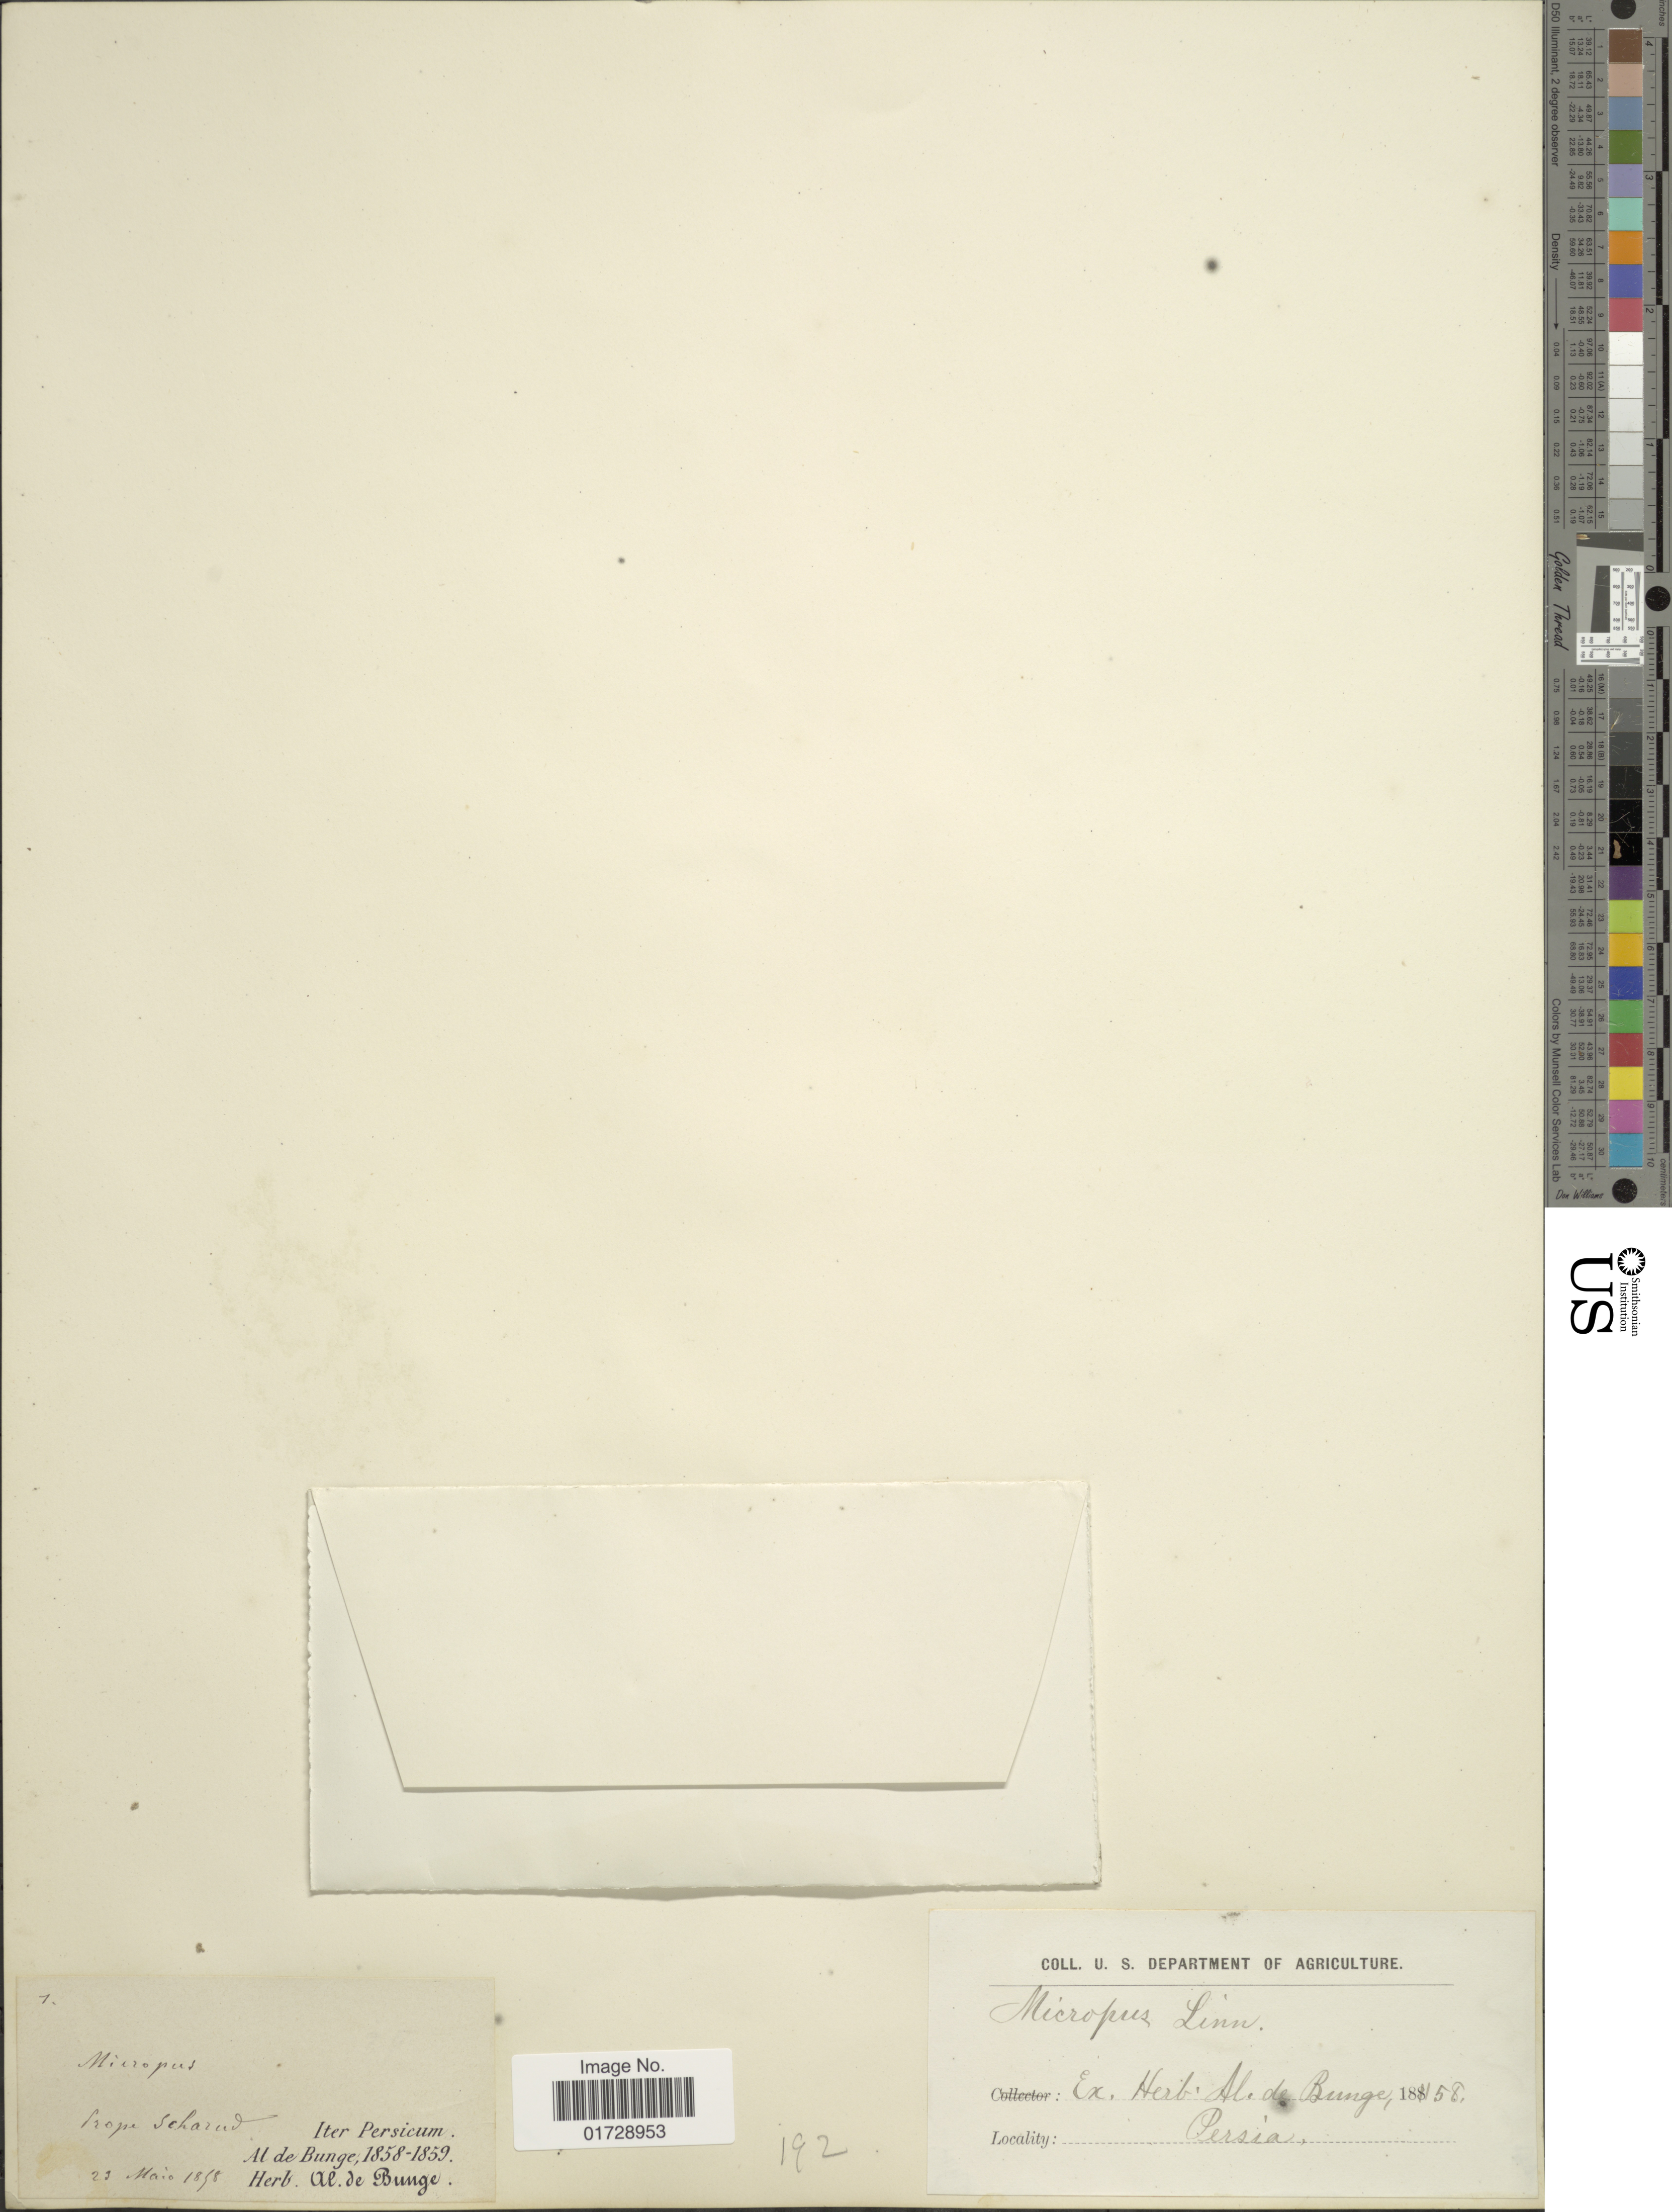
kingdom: Plantae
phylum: Tracheophyta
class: Magnoliopsida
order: Asterales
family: Asteraceae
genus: Micropus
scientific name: Micropus sp.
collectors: ex herb. Bunge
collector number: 1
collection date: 1858-05-23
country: Iran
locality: Prope Scharuv, Iter Persicum, Al de Bunge [interpreted]